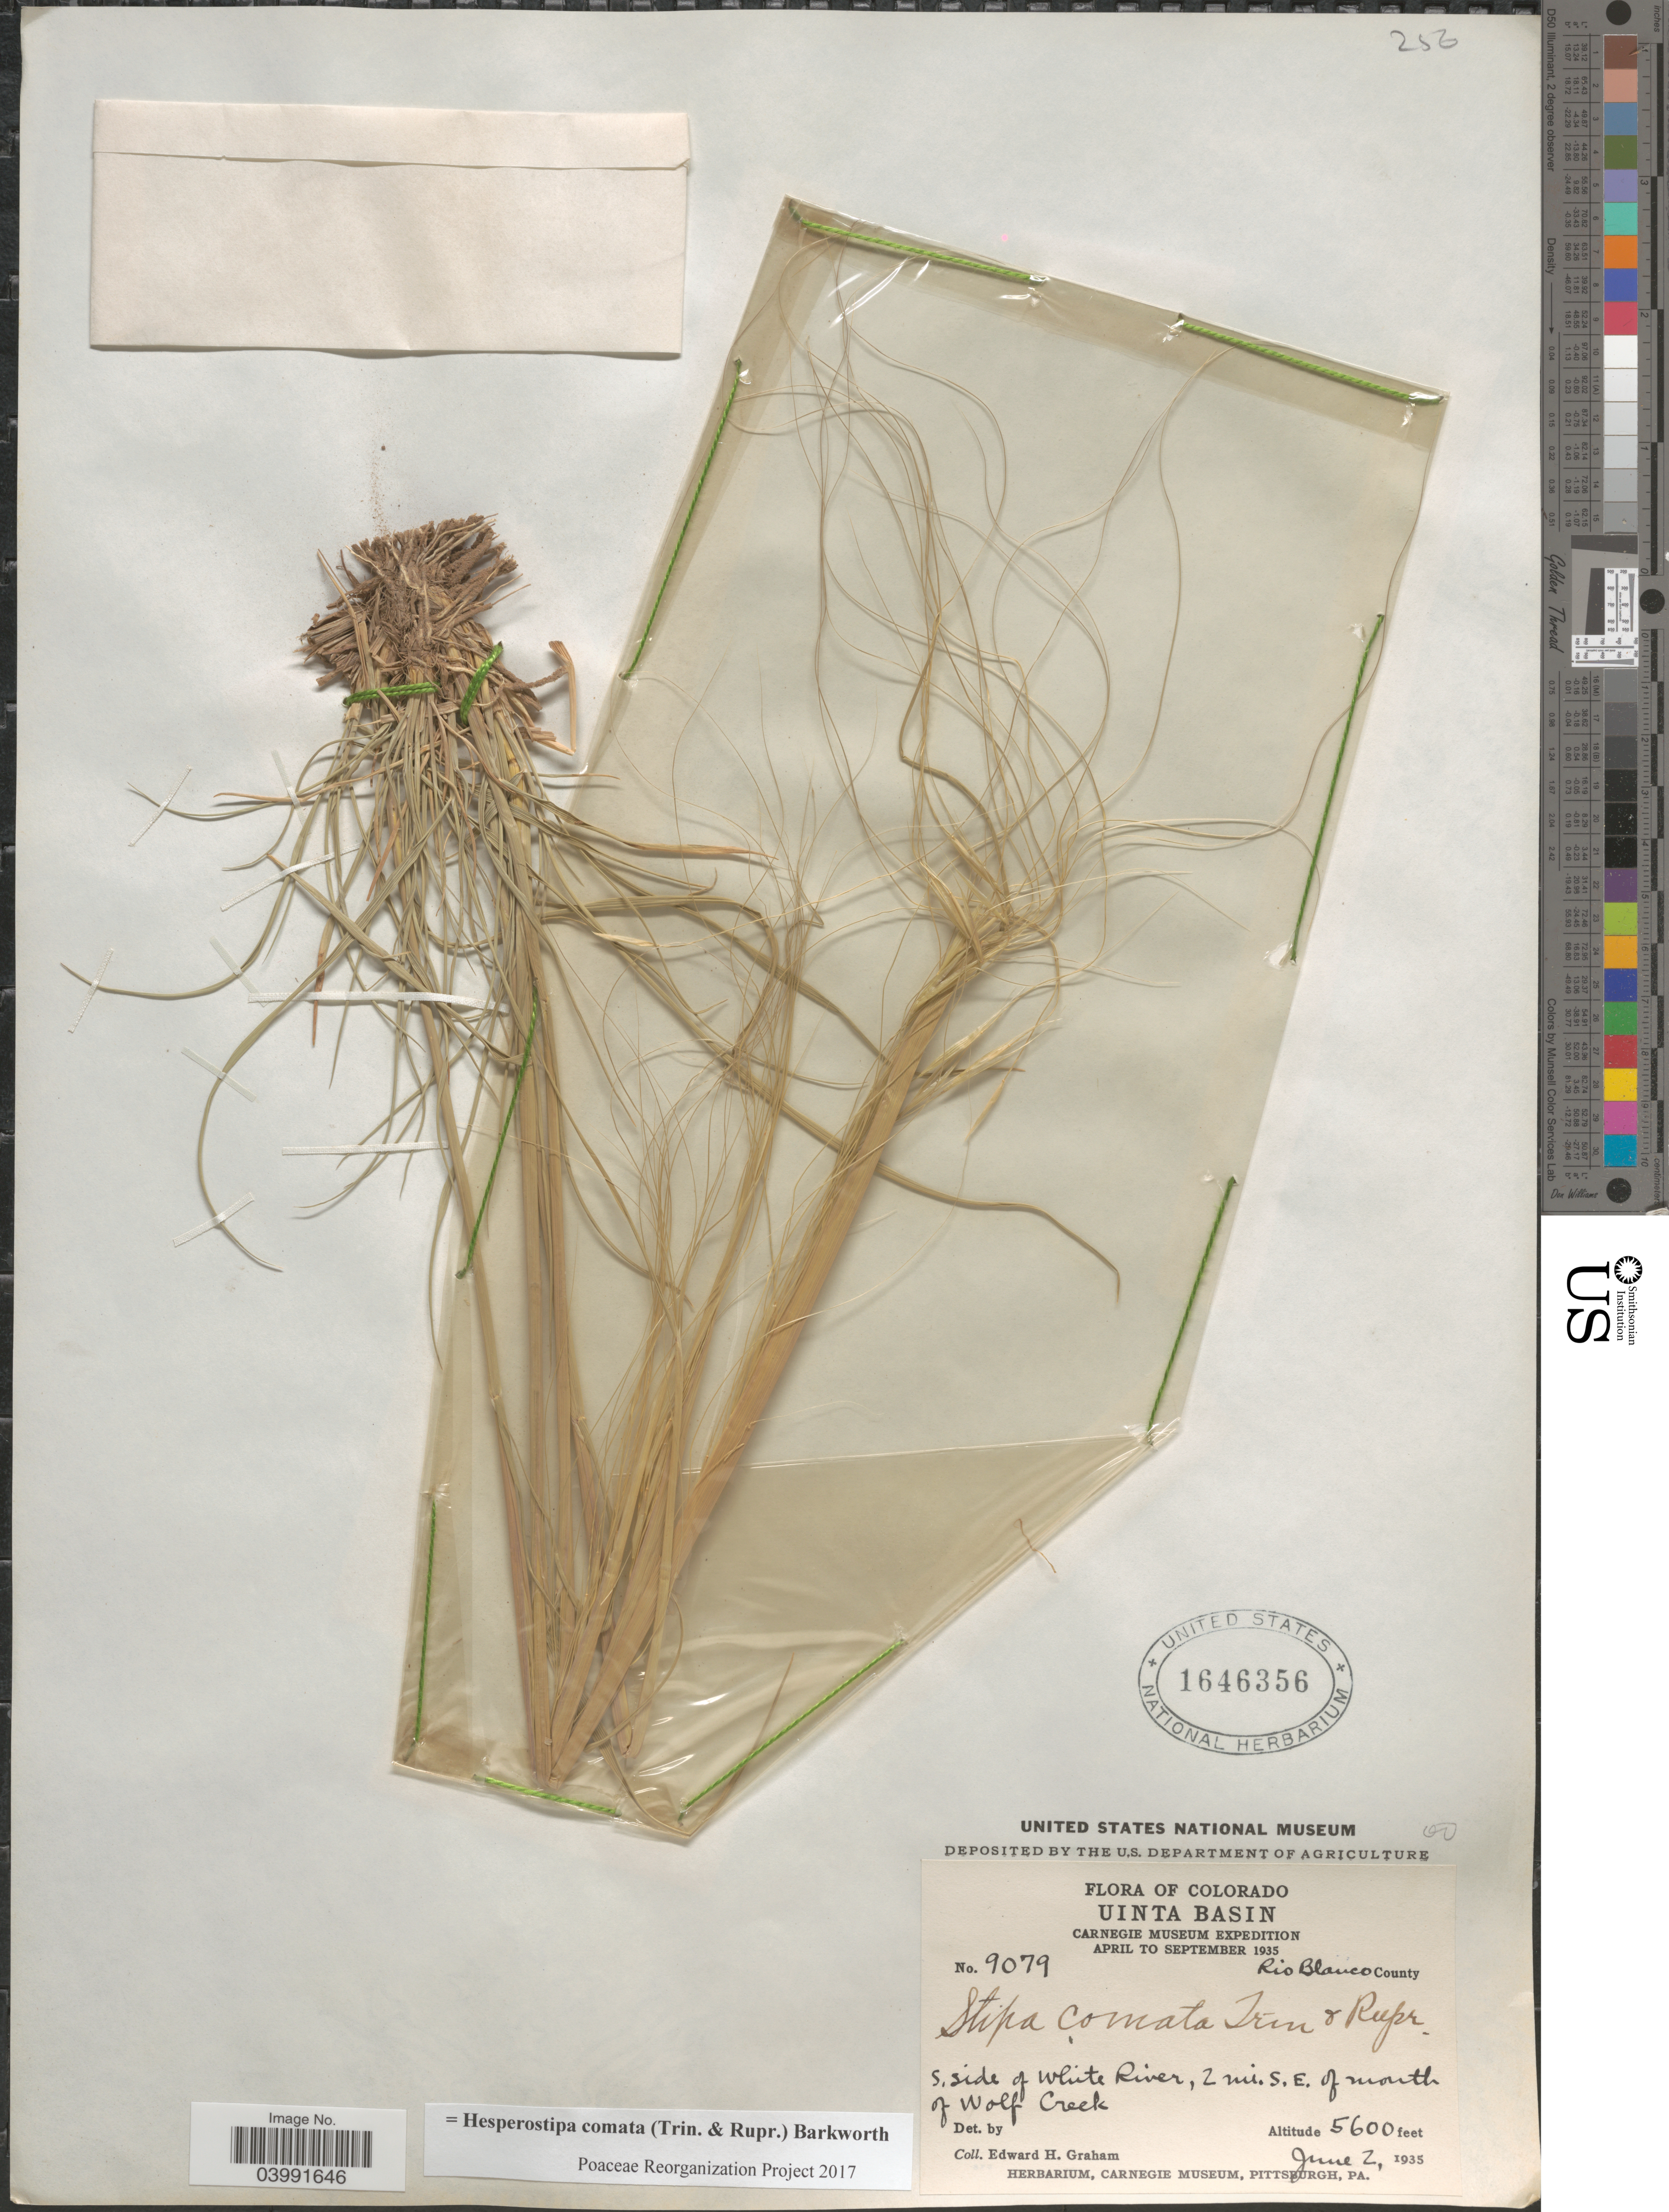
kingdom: Plantae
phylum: Tracheophyta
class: Liliopsida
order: Poales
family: Poaceae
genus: Hesperostipa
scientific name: Hesperostipa comata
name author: (Trin. & Rupr.) Barkworth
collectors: E. H. Graham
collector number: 9079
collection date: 1935-06-02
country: United States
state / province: Colorado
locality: Uinta Basin. Rio Blanco County. S. side of White River, 2 mi. S.E. of mouth of Wolf Creek.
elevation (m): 1707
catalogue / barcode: US 1646356